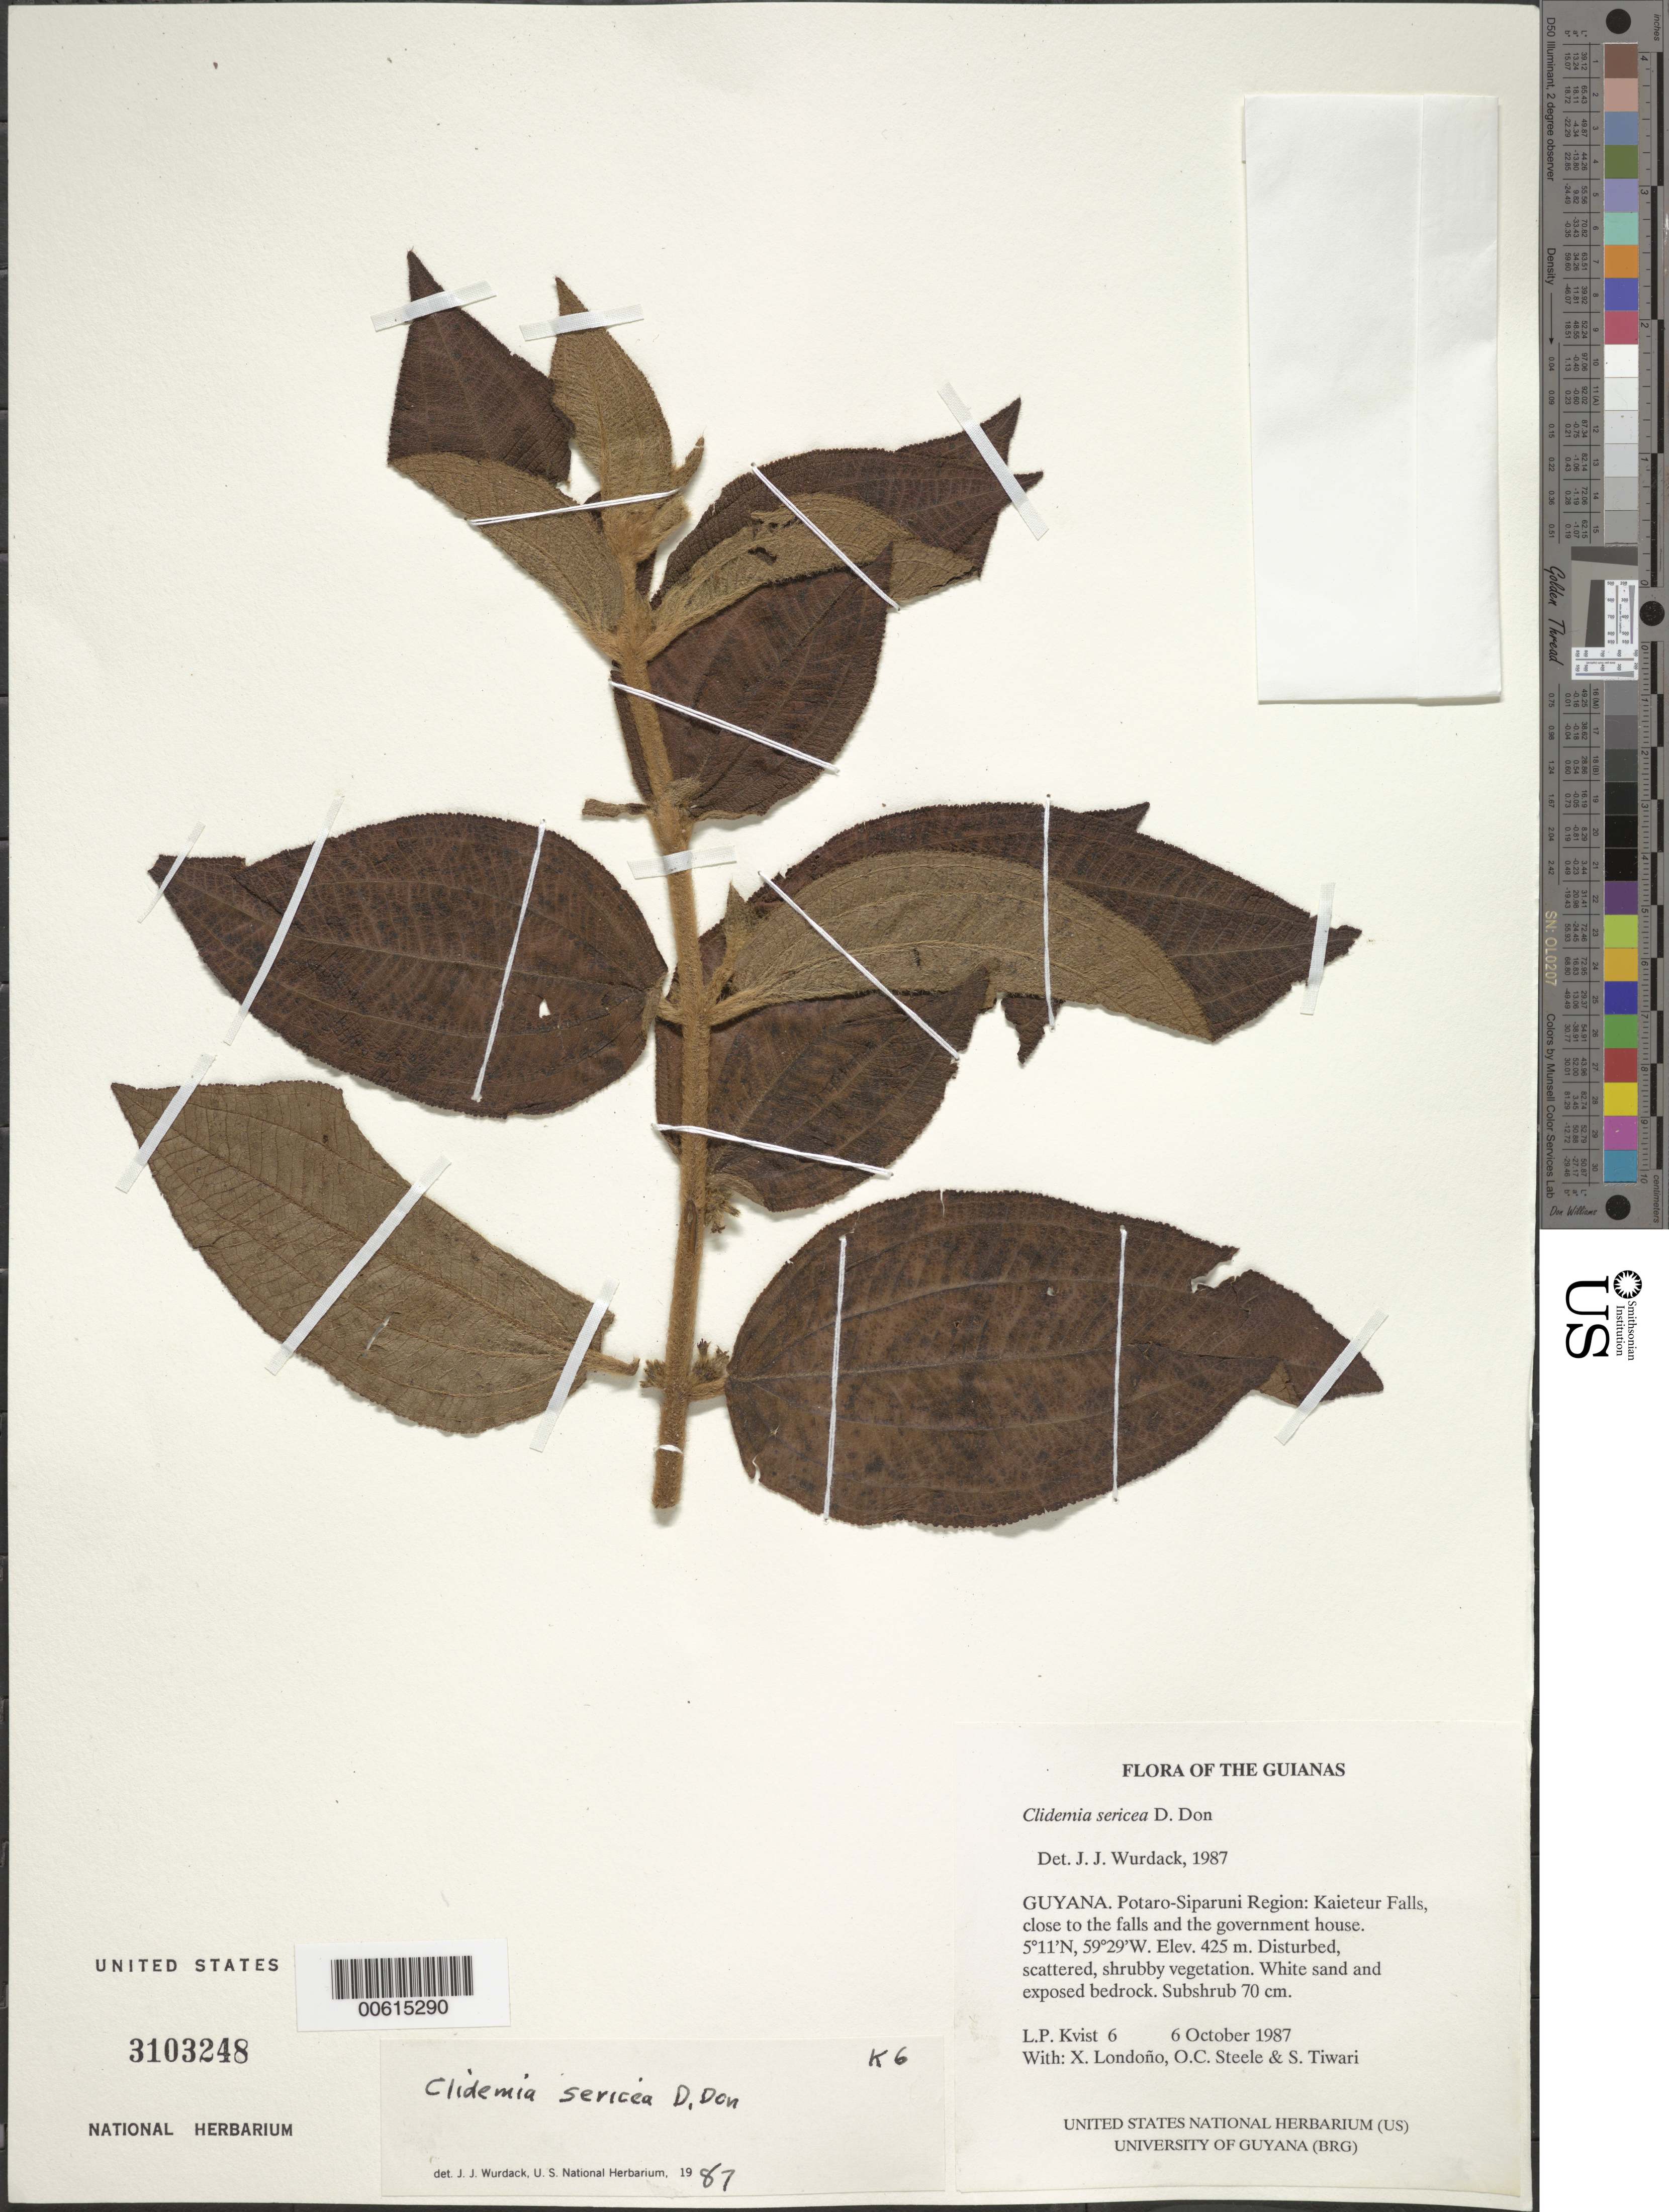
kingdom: Plantae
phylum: Tracheophyta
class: Magnoliopsida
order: Myrtales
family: Melastomataceae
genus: Clidemia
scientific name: Clidemia sericea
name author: D. Don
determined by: Wurdack, John J., (US), US (UNITED STATES)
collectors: L. P. Kvist, X. Londoño, O. C. Steele & S. Tiwari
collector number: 6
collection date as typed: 6 October 1987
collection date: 1987-10-06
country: Guyana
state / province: Potaro-Siparuni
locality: Kaieteur Falls, close to the falls and the government house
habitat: Disturbed, scattered, shrubby vegetation. White sand and exposed bedrock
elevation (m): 425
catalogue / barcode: US 3103248